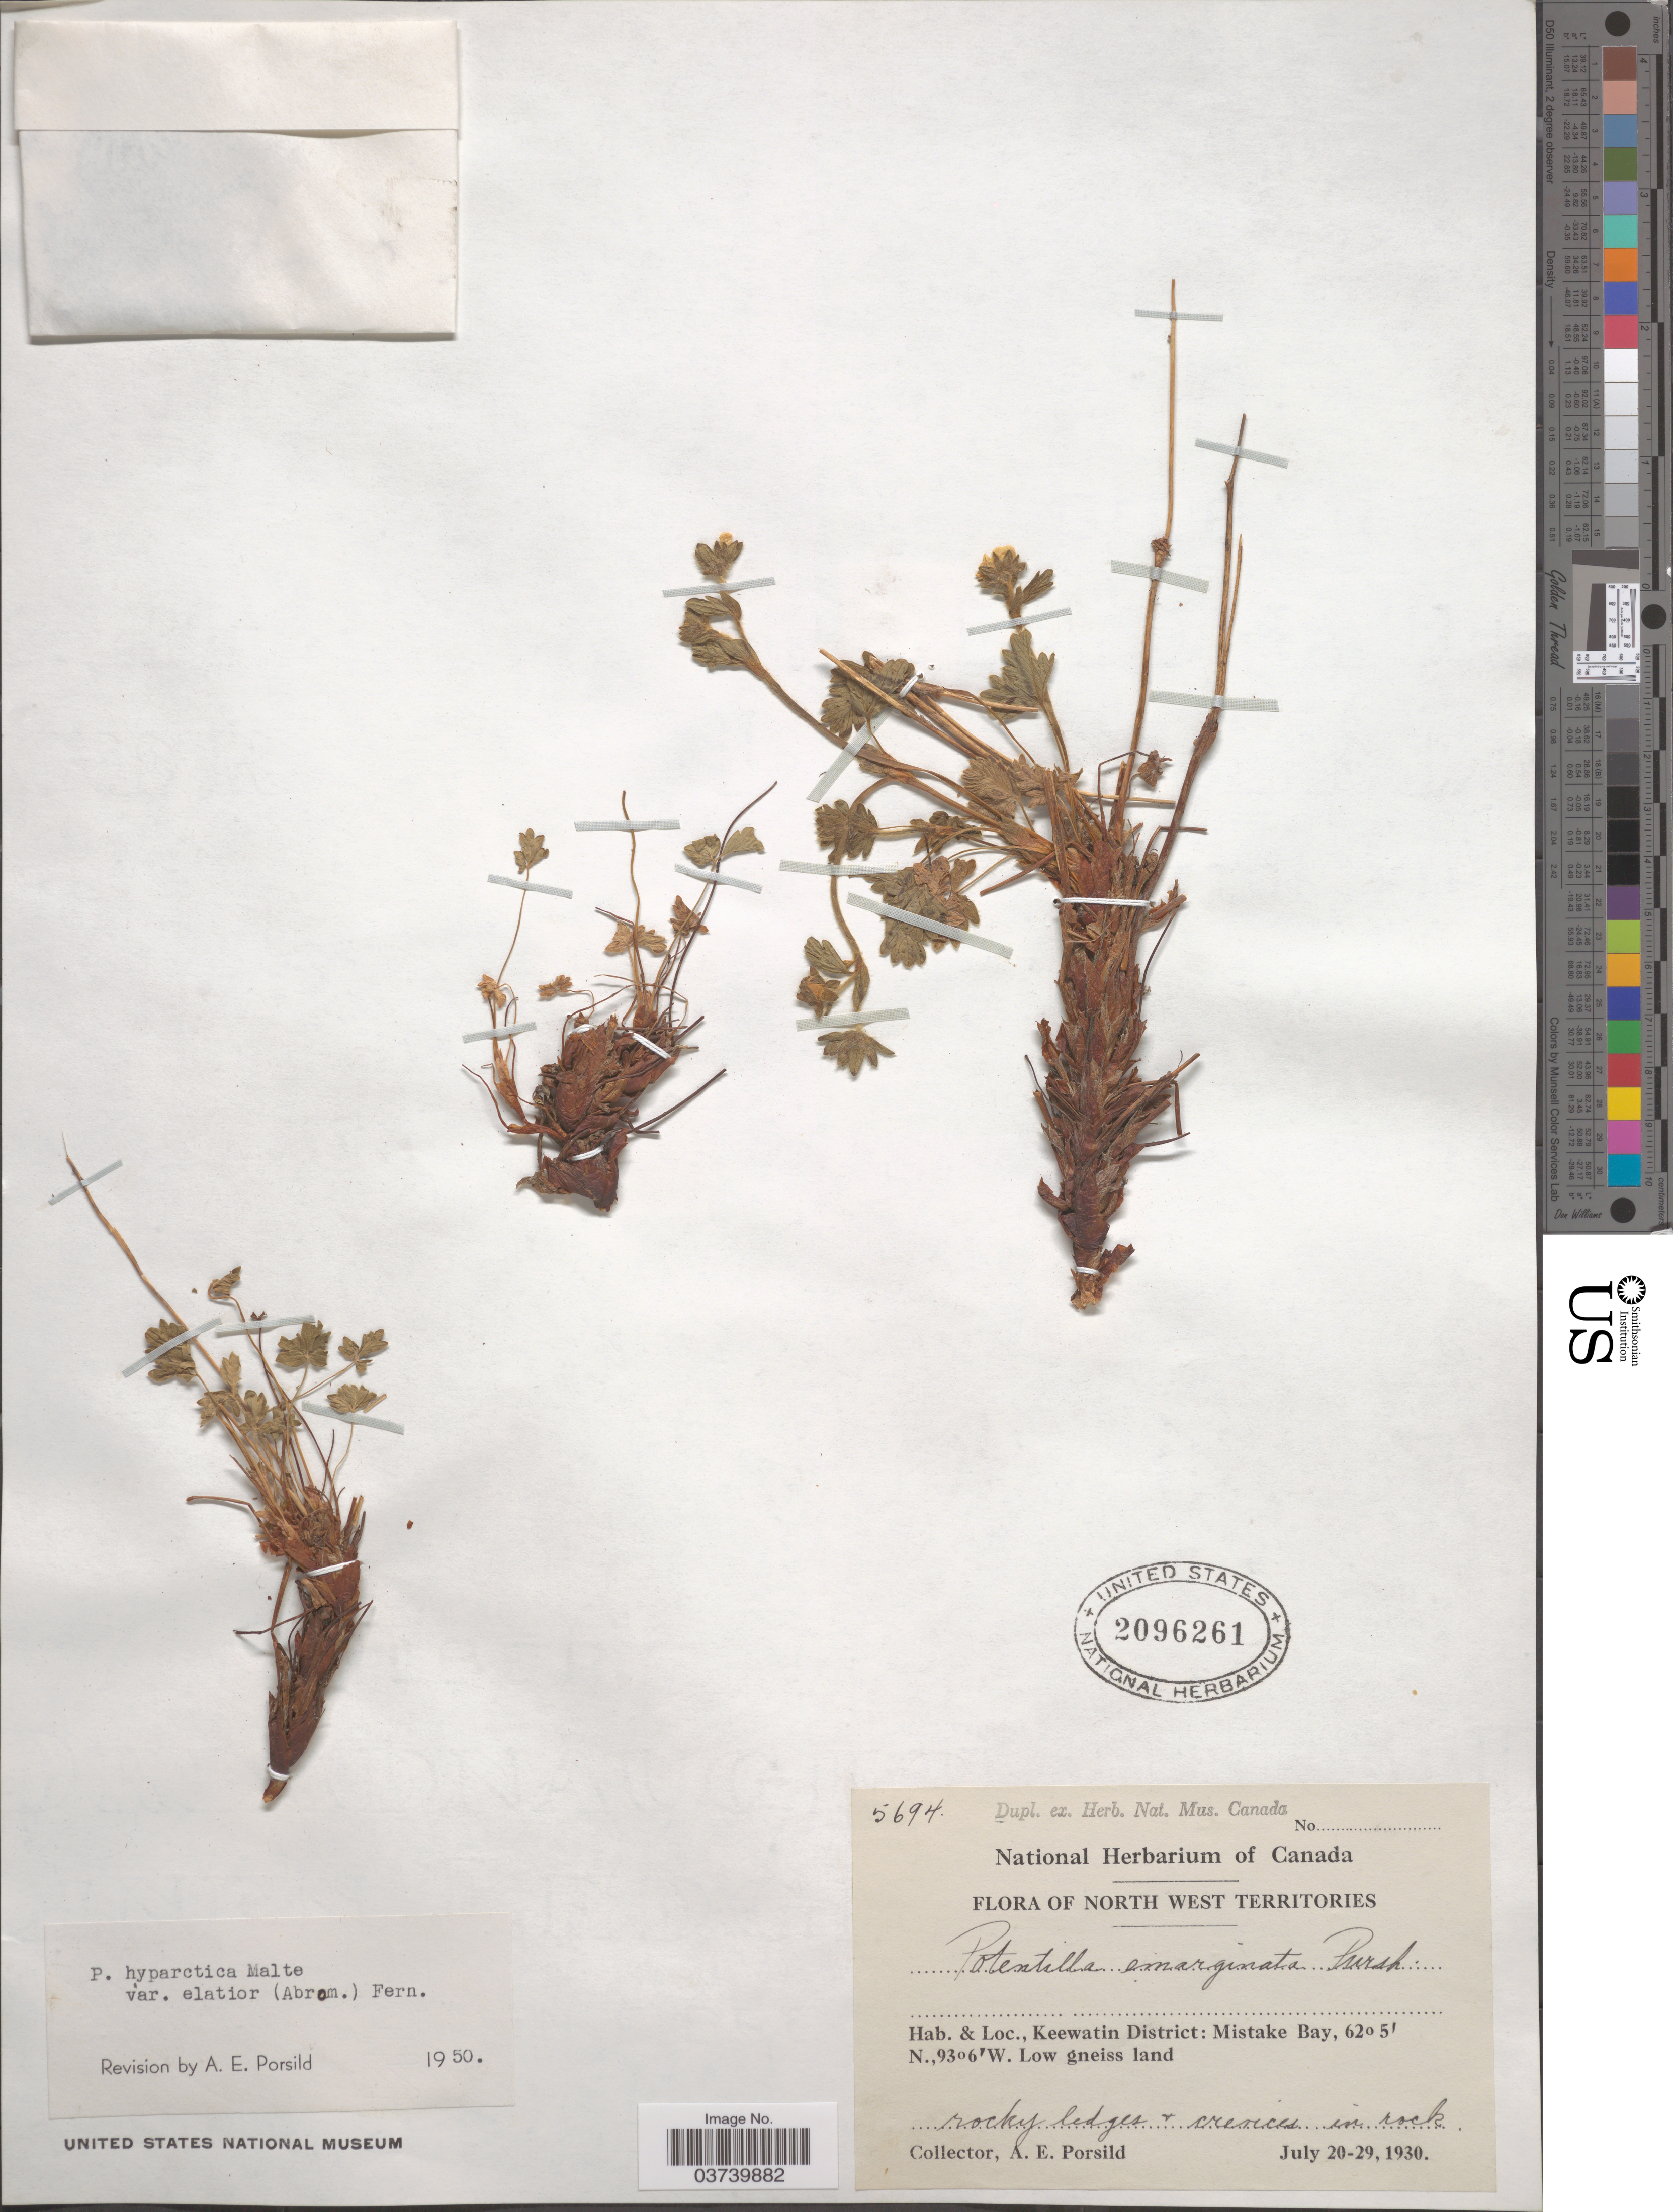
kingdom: Plantae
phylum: Tracheophyta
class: Magnoliopsida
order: Rosales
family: Rosaceae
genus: Potentilla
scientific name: Potentilla hyparctica subsp. elatior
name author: (Abrom.) Elven & D.F. Murray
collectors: A. E. Porsild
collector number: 5694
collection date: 1930-07-20/1930-07-29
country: Canada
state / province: Northwest Territories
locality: Keewatin District: Mistake Bay, Low gneiss land.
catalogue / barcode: US 2096261